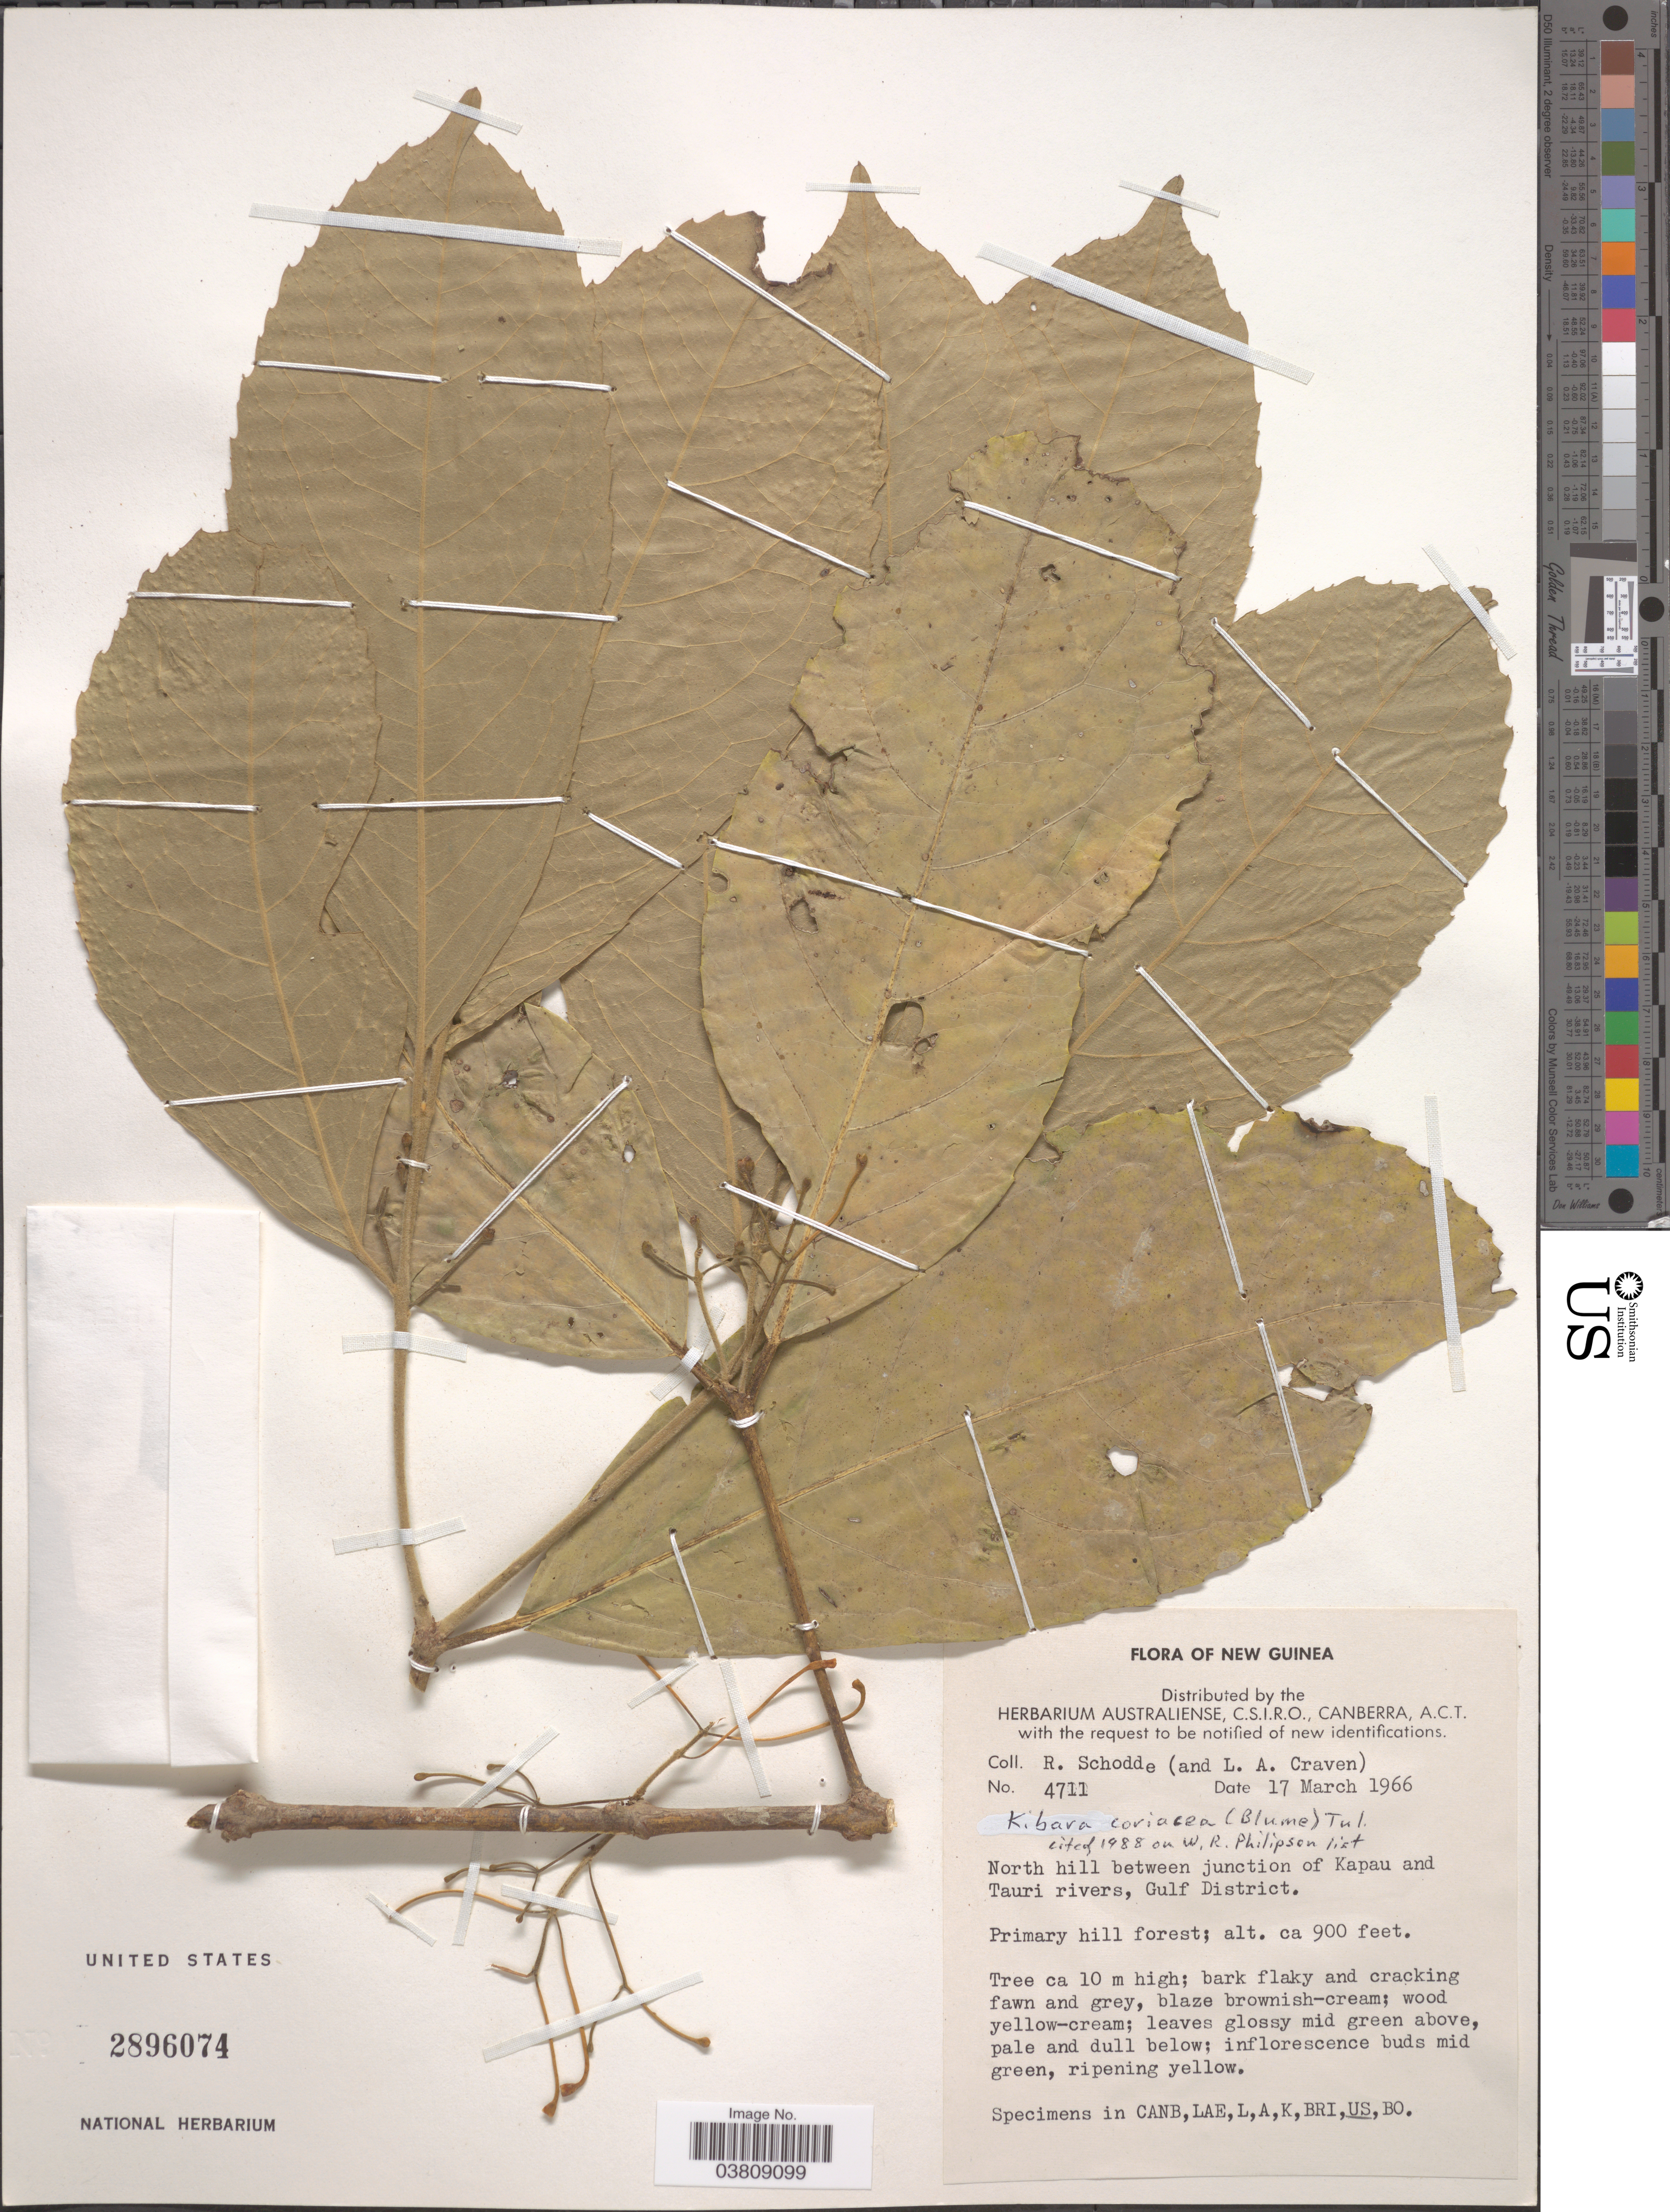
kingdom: Plantae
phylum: Tracheophyta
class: Magnoliopsida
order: Laurales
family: Monimiaceae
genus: Kibara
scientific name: Kibara coriacea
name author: (Blume) Hook. f. & Thomson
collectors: R. Schodde & L. A. Craven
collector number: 4711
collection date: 1966-03-17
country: Papua New Guinea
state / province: Gulf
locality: New Guinea. North hill between junction of Kapau and Tauri rivers, Gulf District.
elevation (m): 274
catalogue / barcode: US 2896074